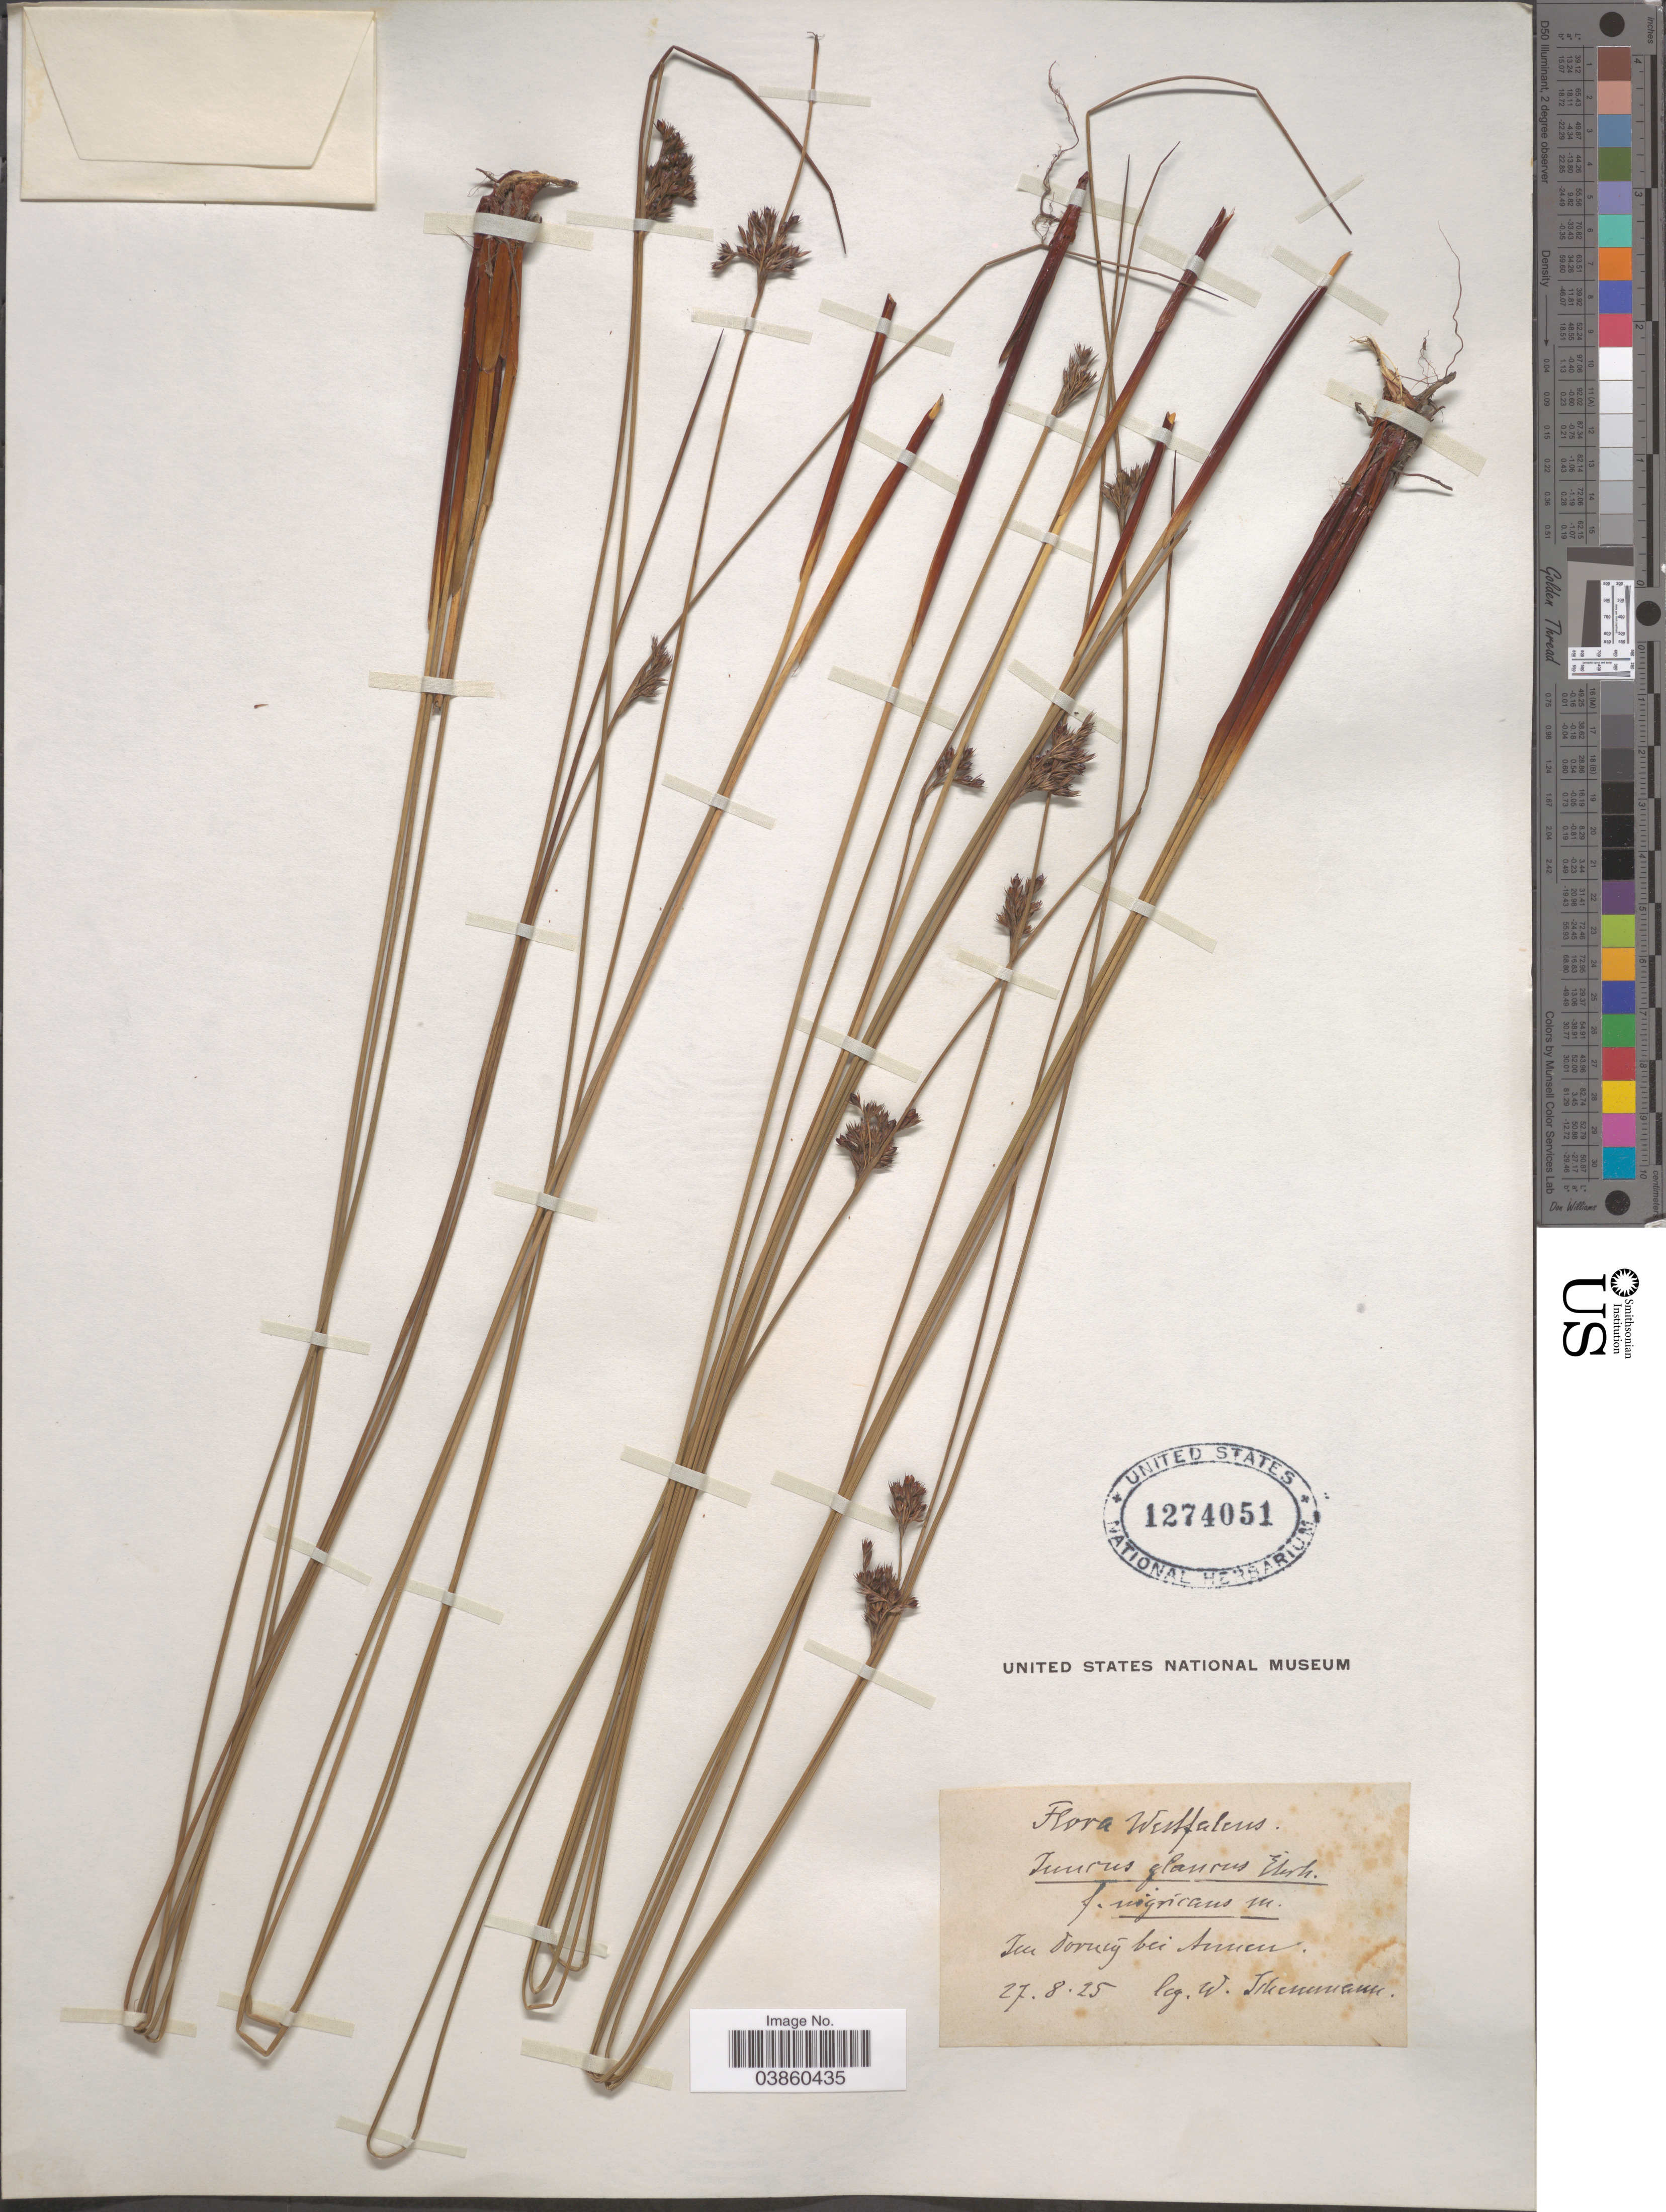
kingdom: Plantae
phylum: Tracheophyta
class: Liliopsida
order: Poales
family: Juncaceae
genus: Juncus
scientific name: Juncus glaucus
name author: Ehrh.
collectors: W. Schemmann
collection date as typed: Transcribed d/m/y: 27/8/25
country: Germany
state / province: Nordrhein-Westfalen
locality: Westfalen. Im Dorney bei Annen.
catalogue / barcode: US 1274051